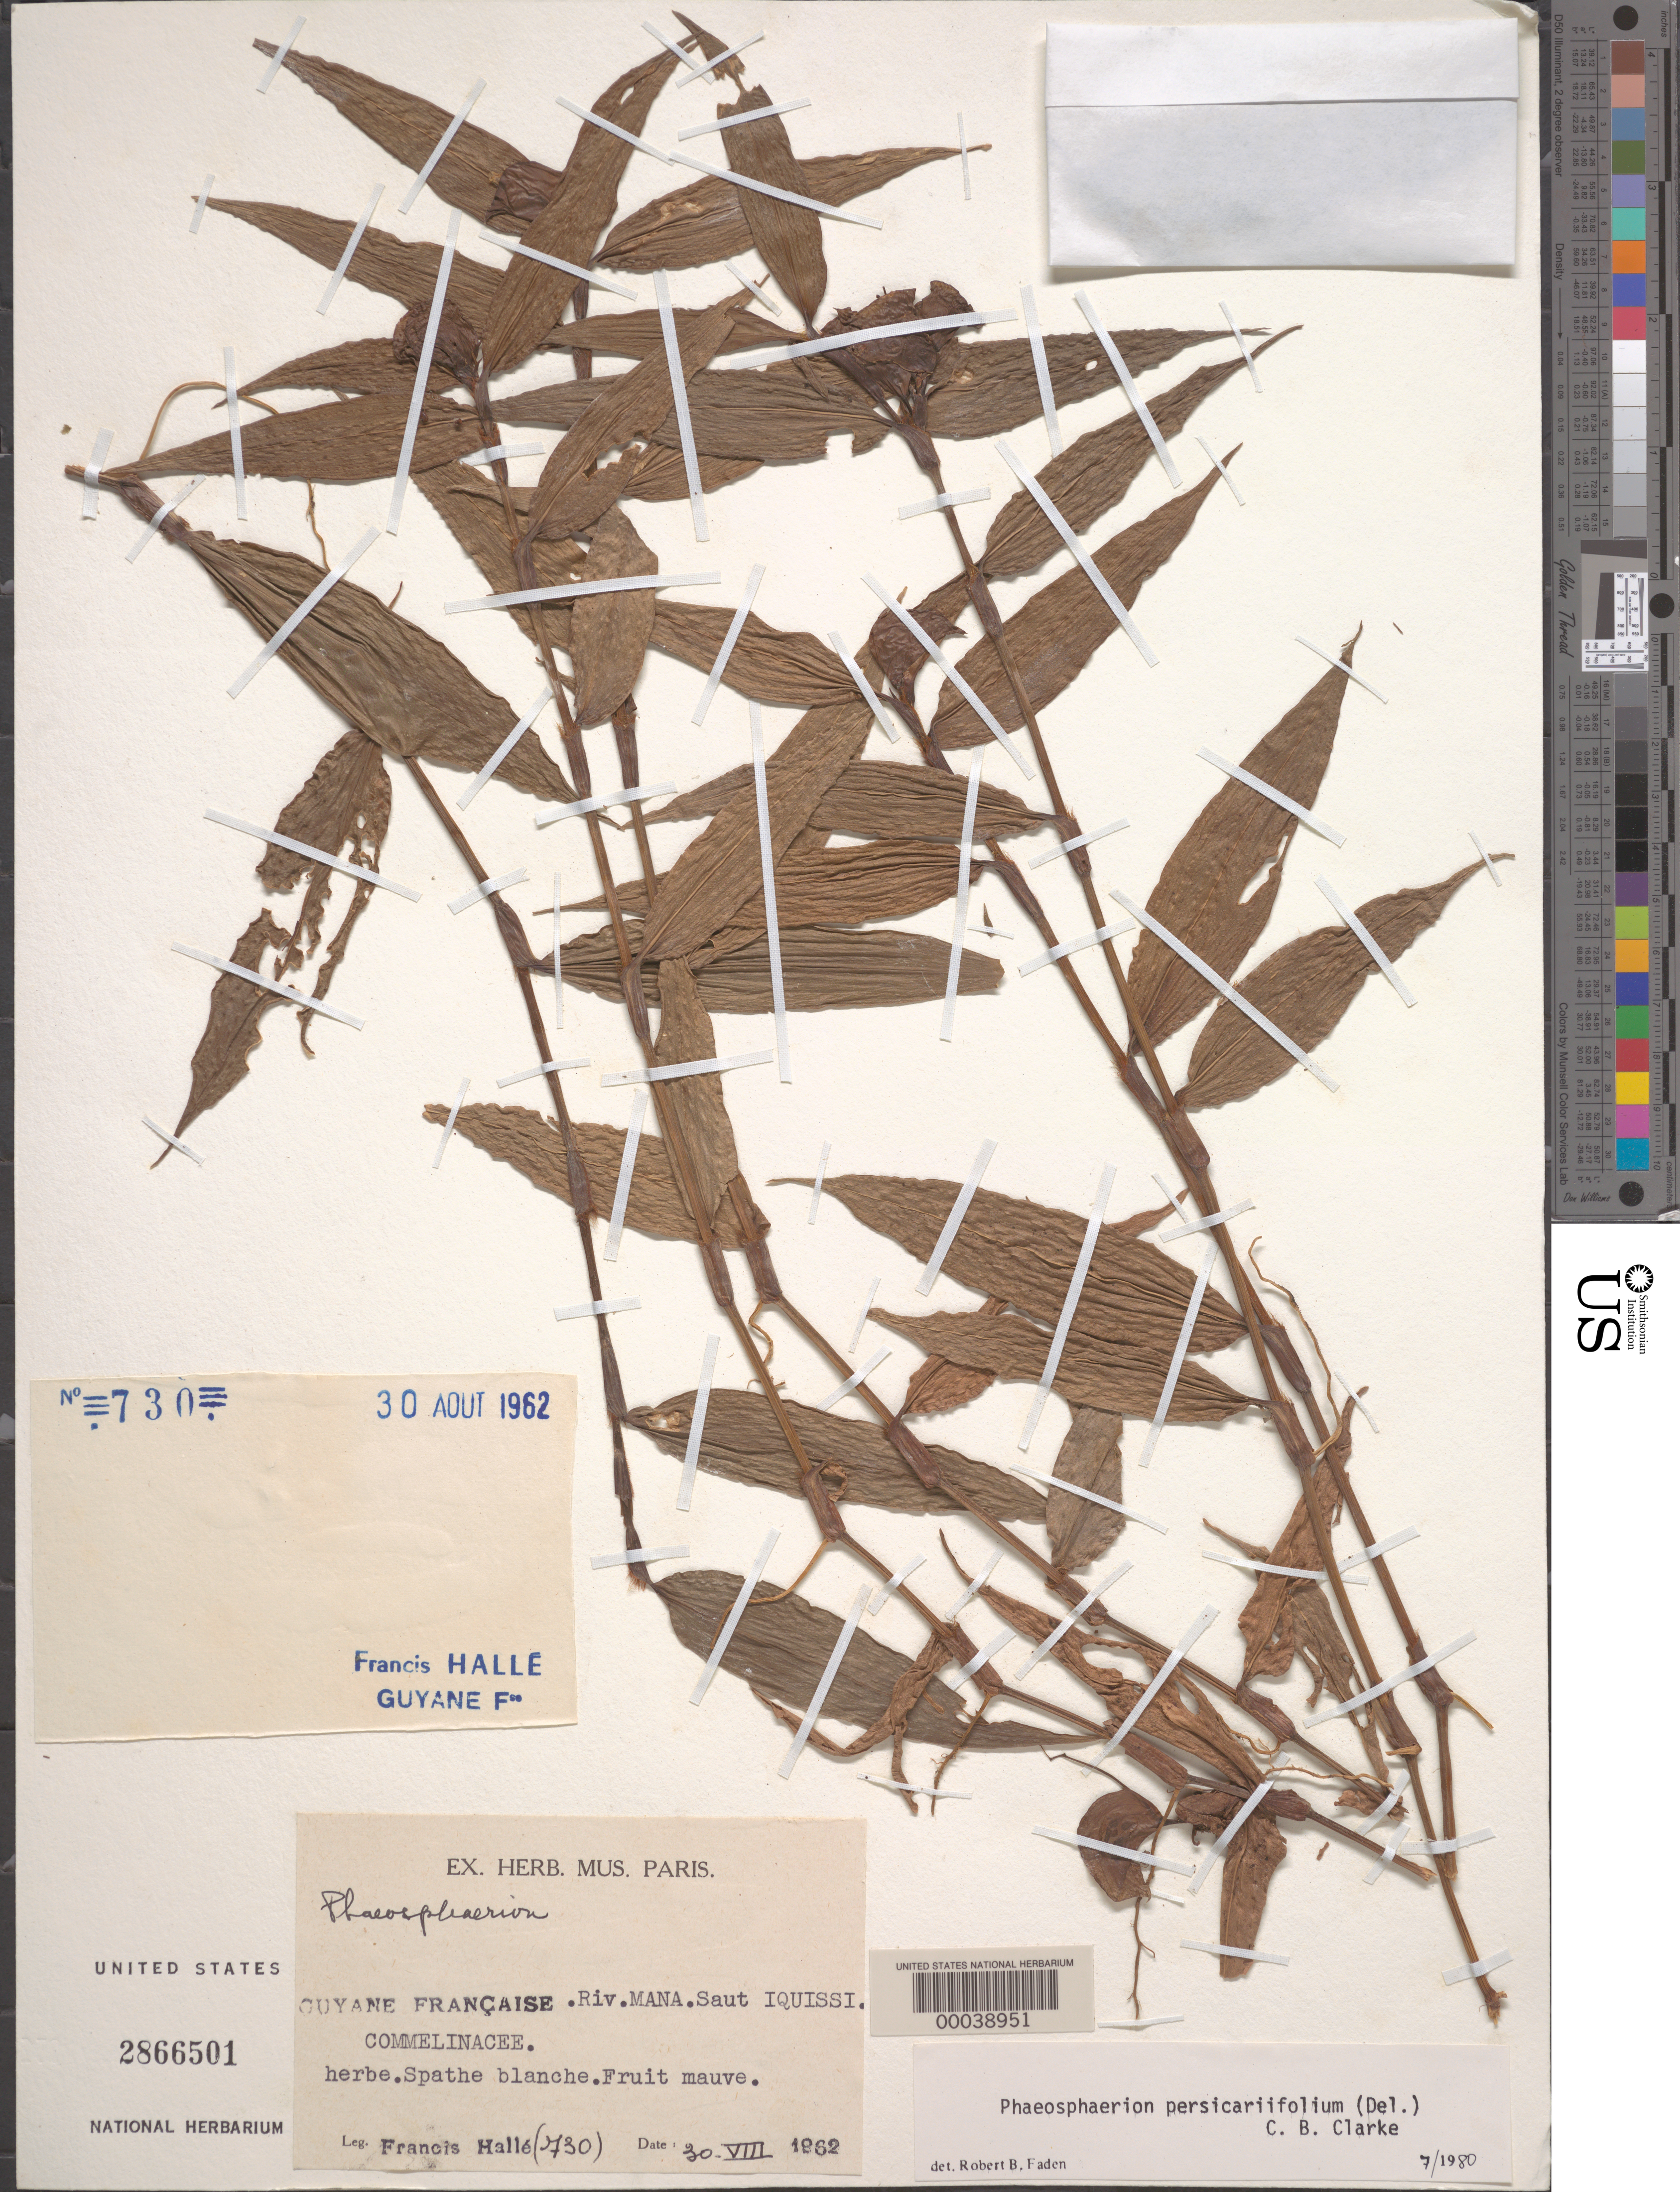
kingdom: Plantae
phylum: Tracheophyta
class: Liliopsida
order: Commelinales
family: Commelinaceae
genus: Commelina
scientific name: Commelina rufipes var. glabrata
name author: (D.R. Hunt) Faden & D.R. Hunt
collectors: F. Hallé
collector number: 730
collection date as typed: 30 Aug 1962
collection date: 1962-08-30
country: French Guiana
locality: River mana, saut iquissi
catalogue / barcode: US 2866501